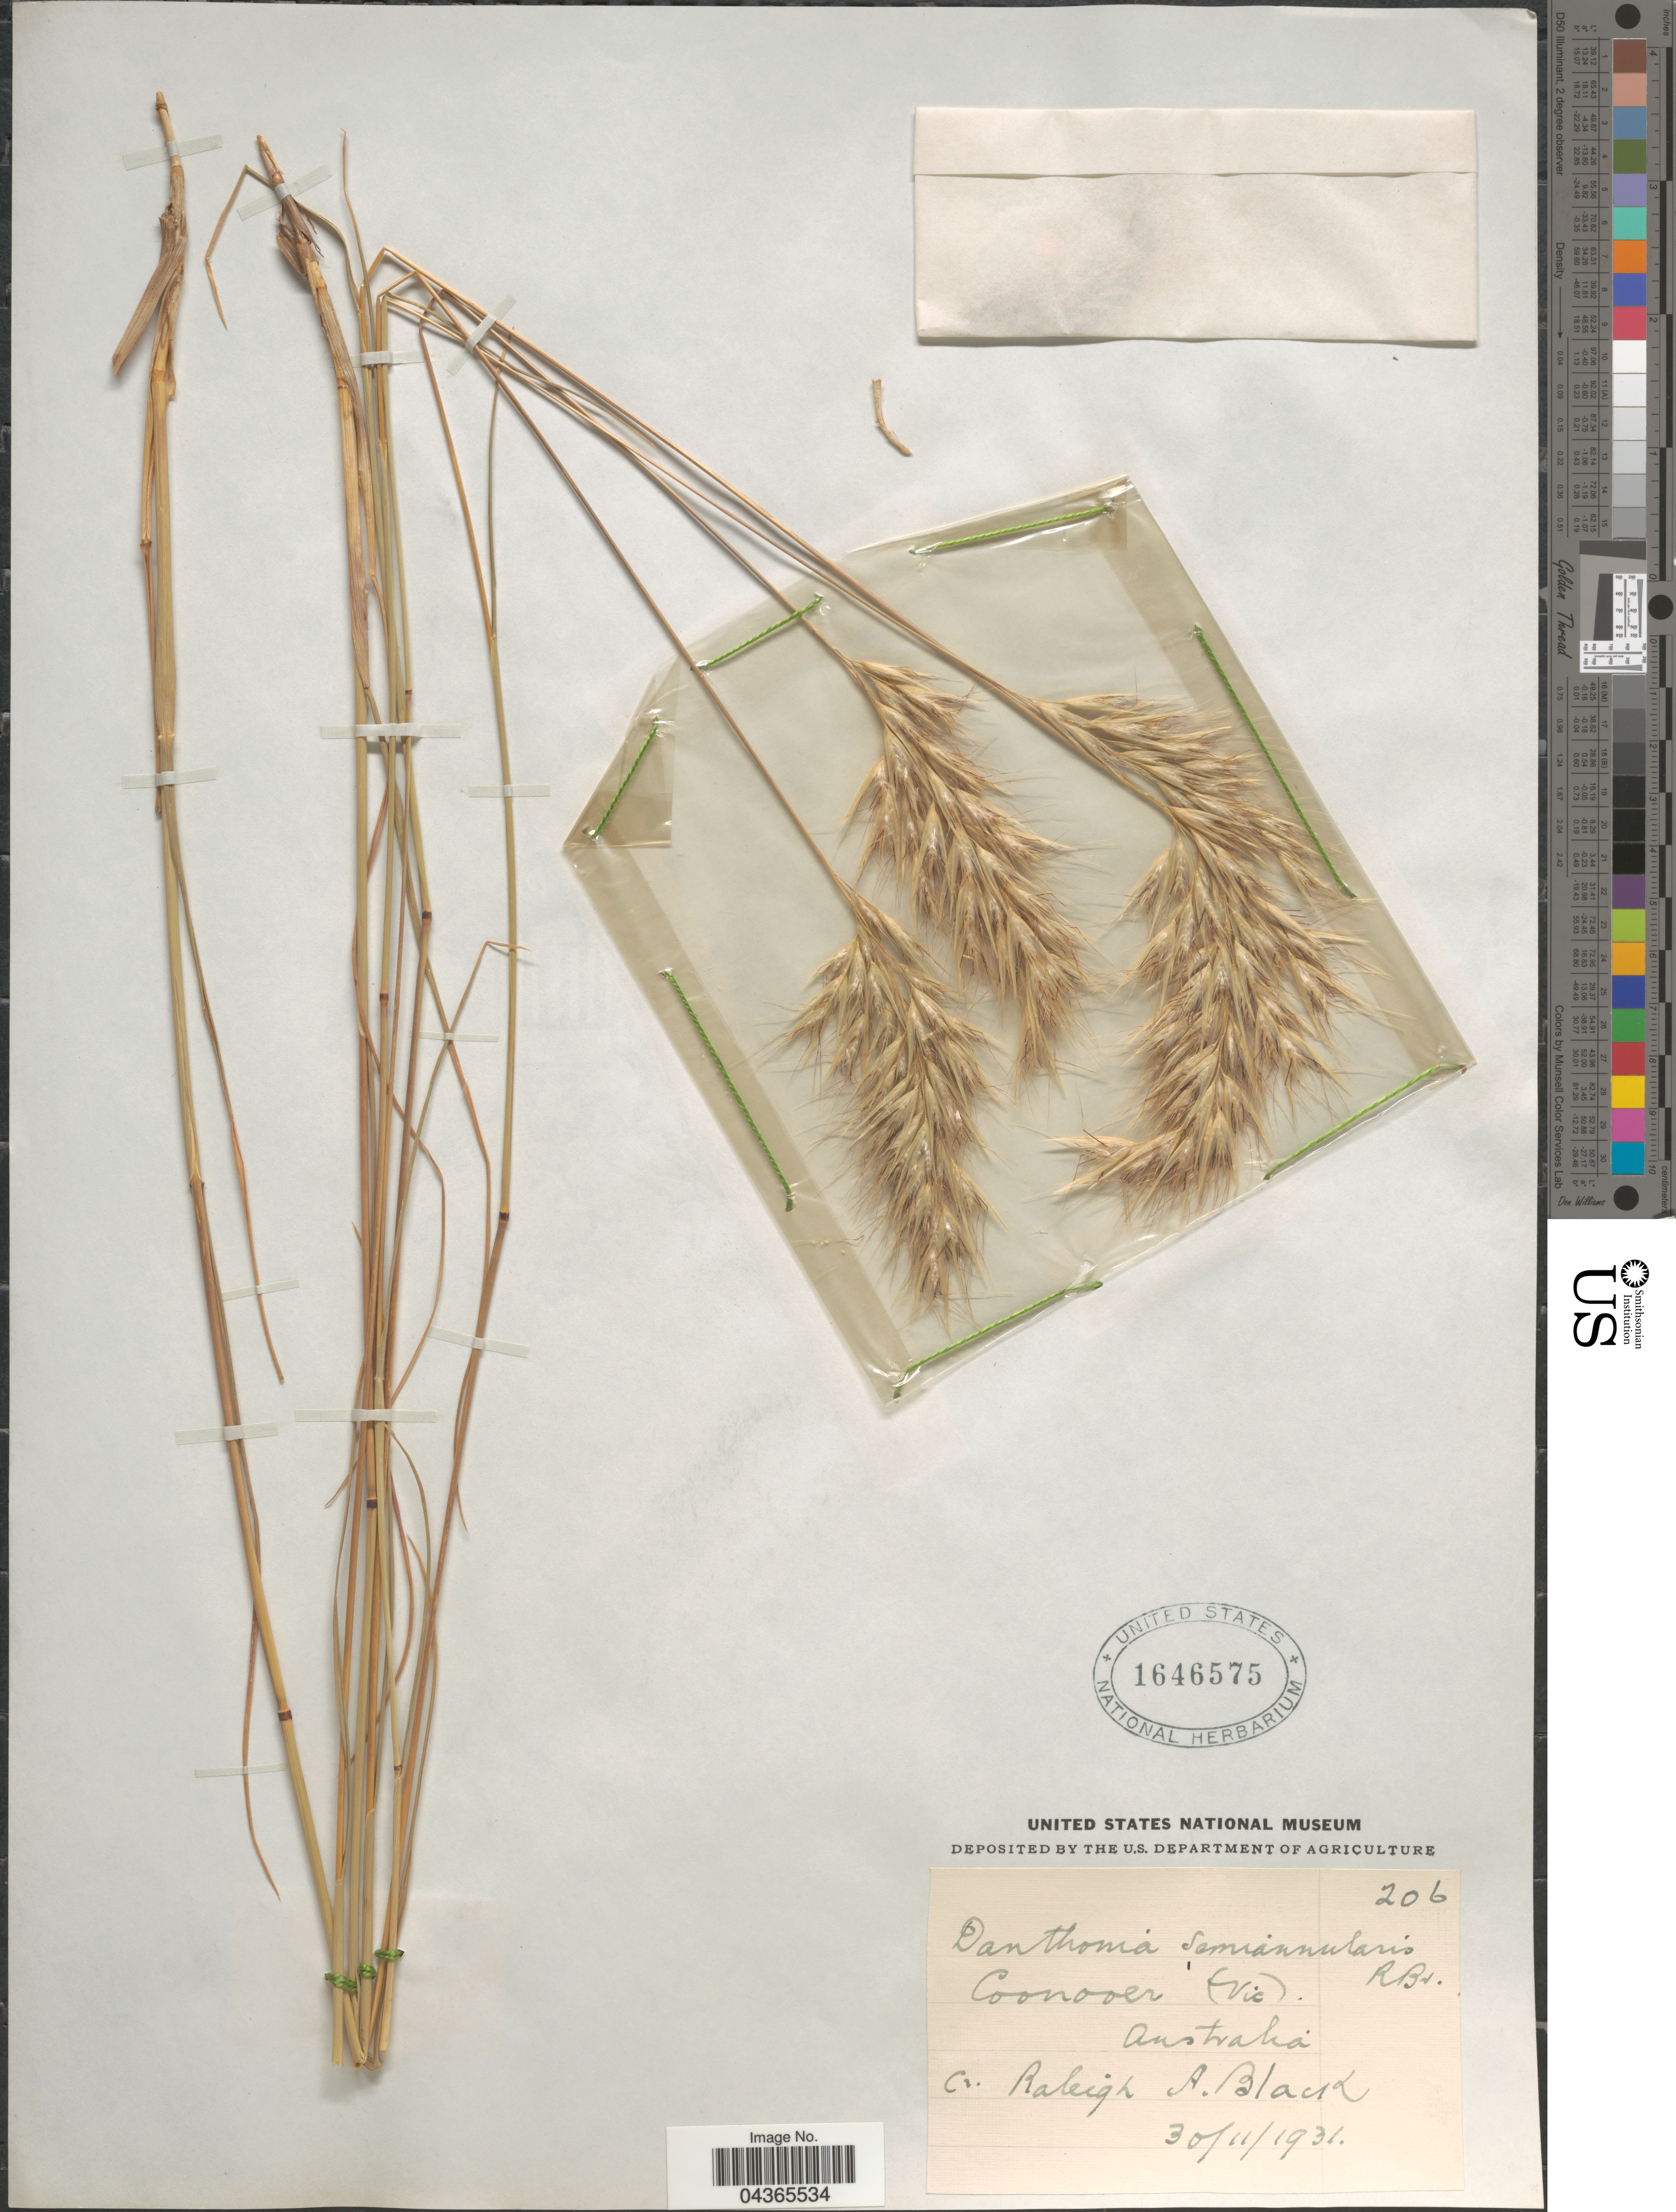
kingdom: Plantae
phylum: Tracheophyta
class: Liliopsida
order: Poales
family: Poaceae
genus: Rytidosperma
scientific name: Rytidosperma semiannulare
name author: (Labill.) Connor & Edgar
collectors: R. A. Black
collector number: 206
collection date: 1931-11-30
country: Australia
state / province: Victoria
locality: Coonooer (Vic).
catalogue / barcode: US 1646575